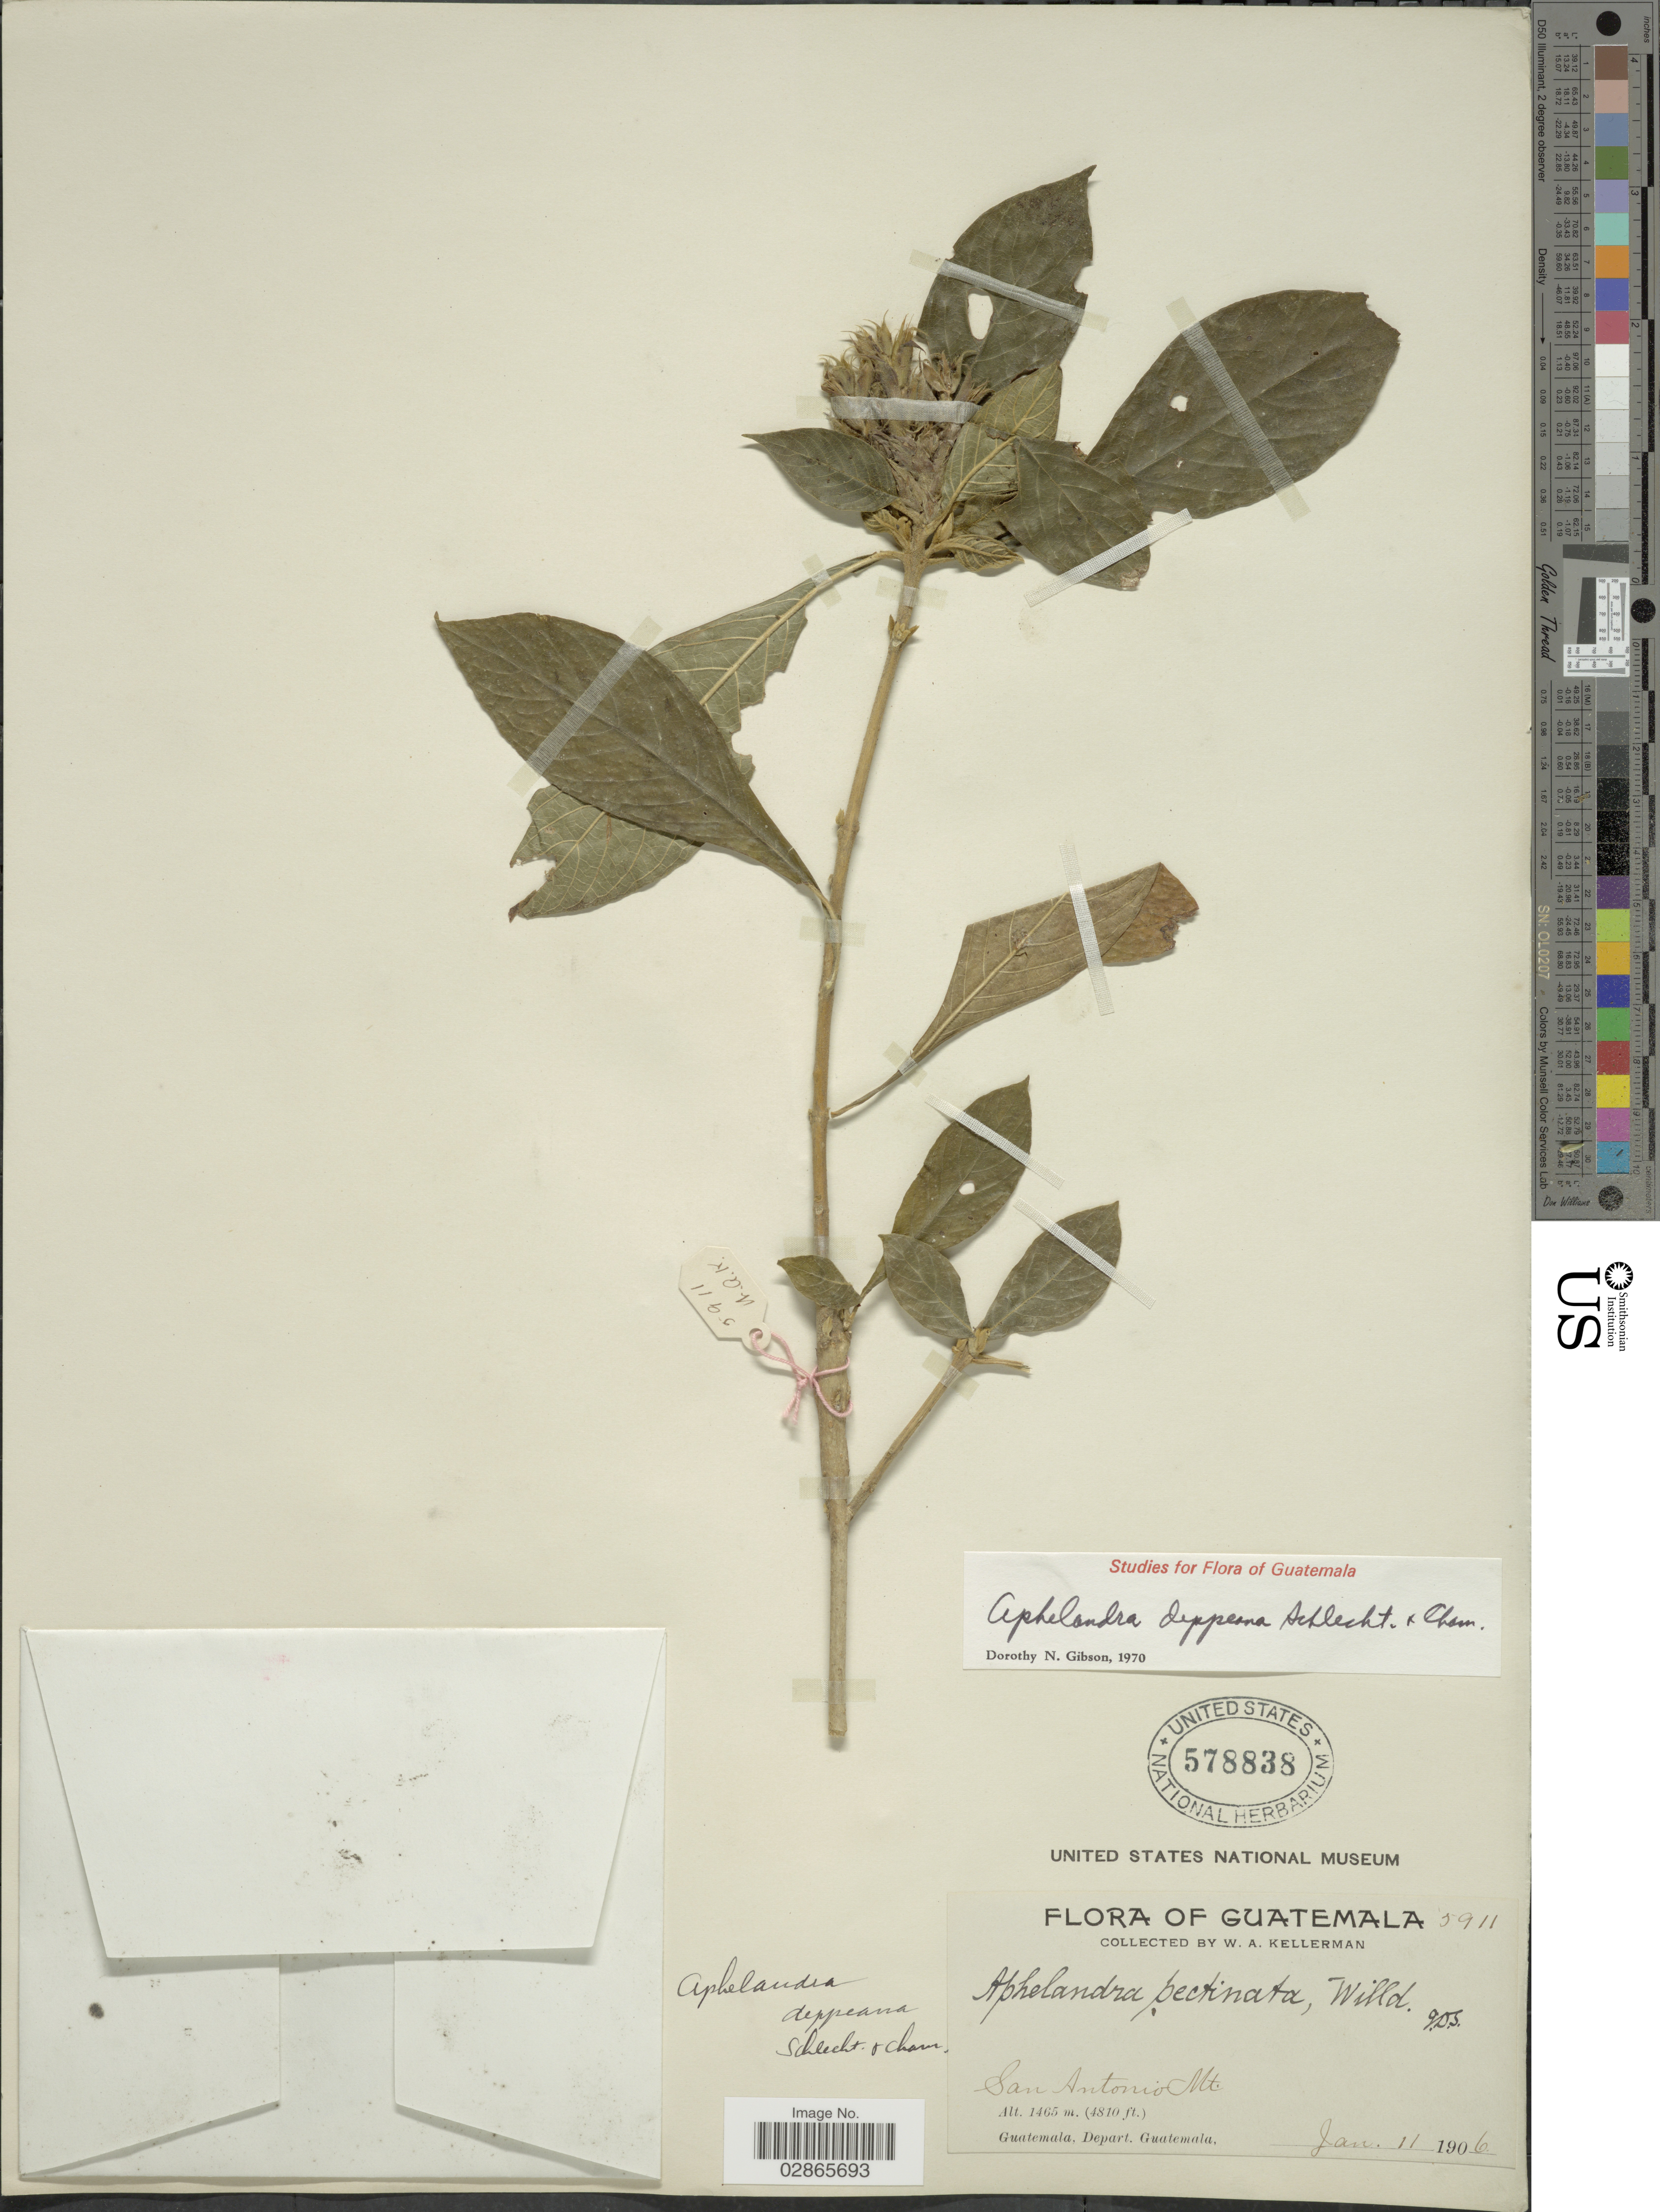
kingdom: Plantae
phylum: Tracheophyta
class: Magnoliopsida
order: Lamiales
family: Acanthaceae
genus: Aphelandra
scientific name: Aphelandra deppeana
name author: Schltdl. & Cham.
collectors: W. Kellerman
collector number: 5911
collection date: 1906-01-11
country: Guatemala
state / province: Guatemala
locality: San Antonio Mt. Deaprt. Guatemala.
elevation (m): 1465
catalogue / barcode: US 578838